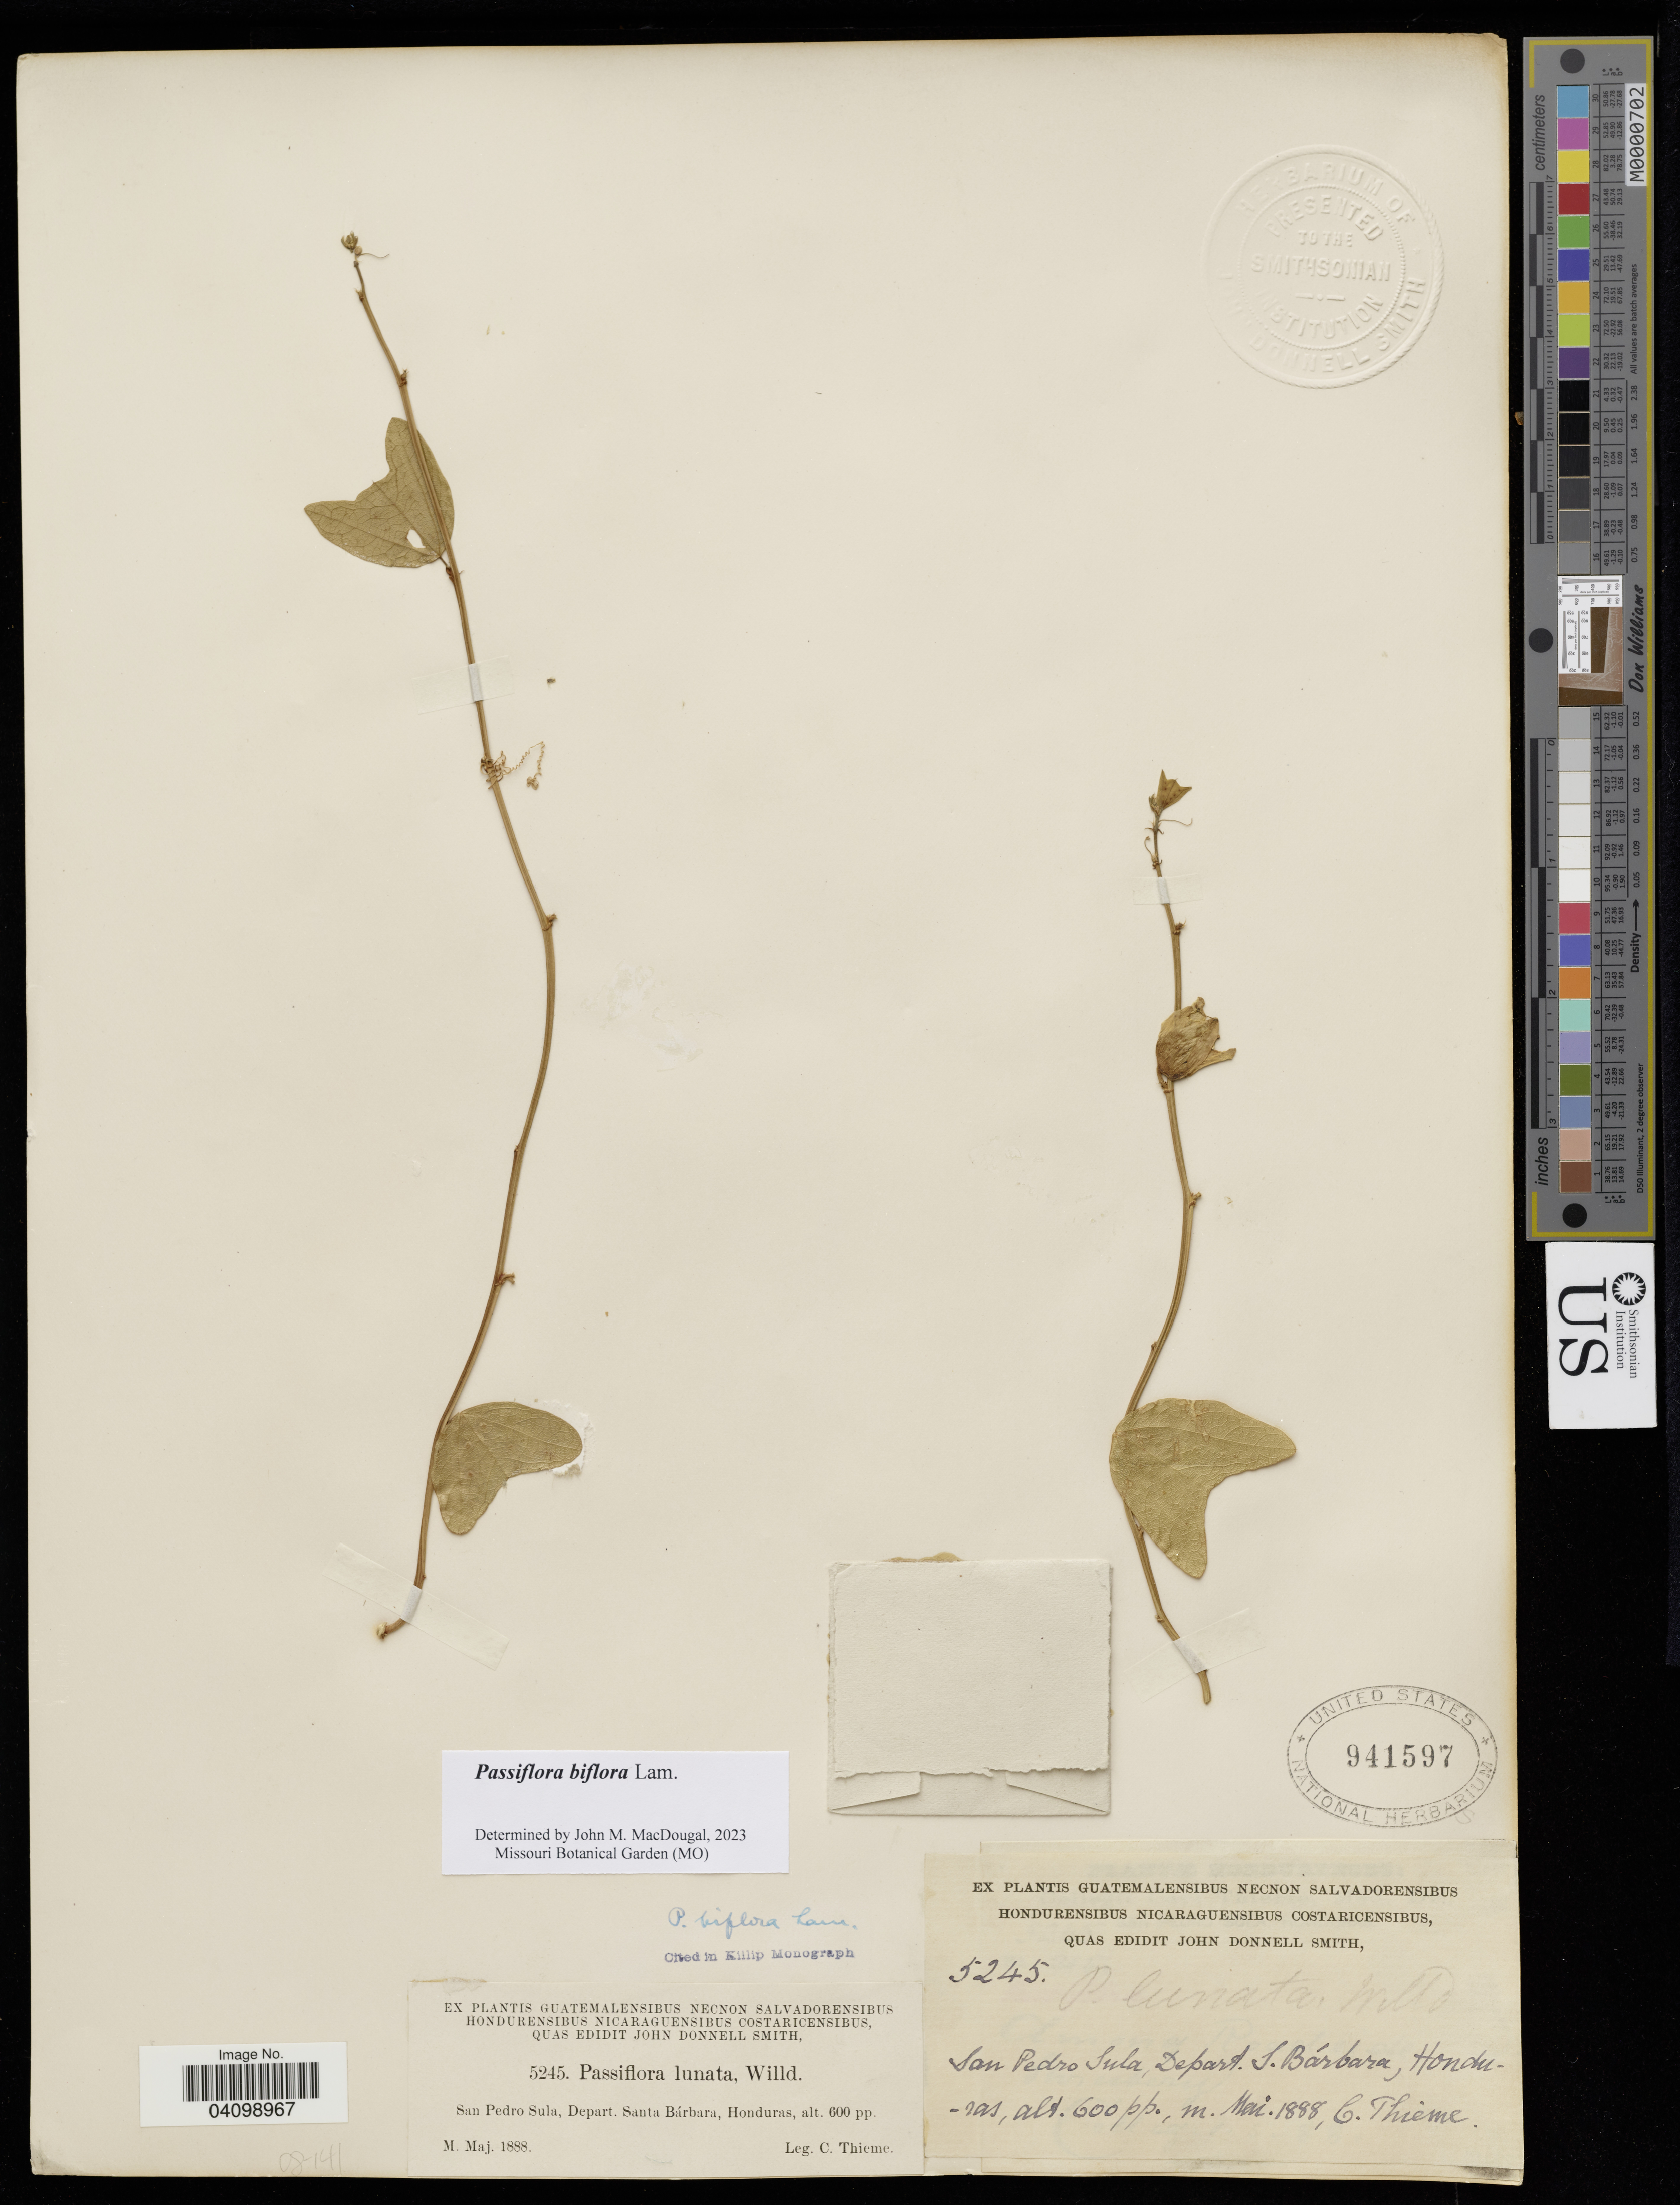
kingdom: Plantae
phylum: Tracheophyta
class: Magnoliopsida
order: Malpighiales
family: Passifloraceae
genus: Passiflora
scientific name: Passiflora biflora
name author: Lam.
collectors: C. Thieme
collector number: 5245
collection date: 1888-05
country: Honduras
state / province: Santa Barbara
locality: San Pedro Sula.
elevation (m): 183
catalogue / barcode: US 941597